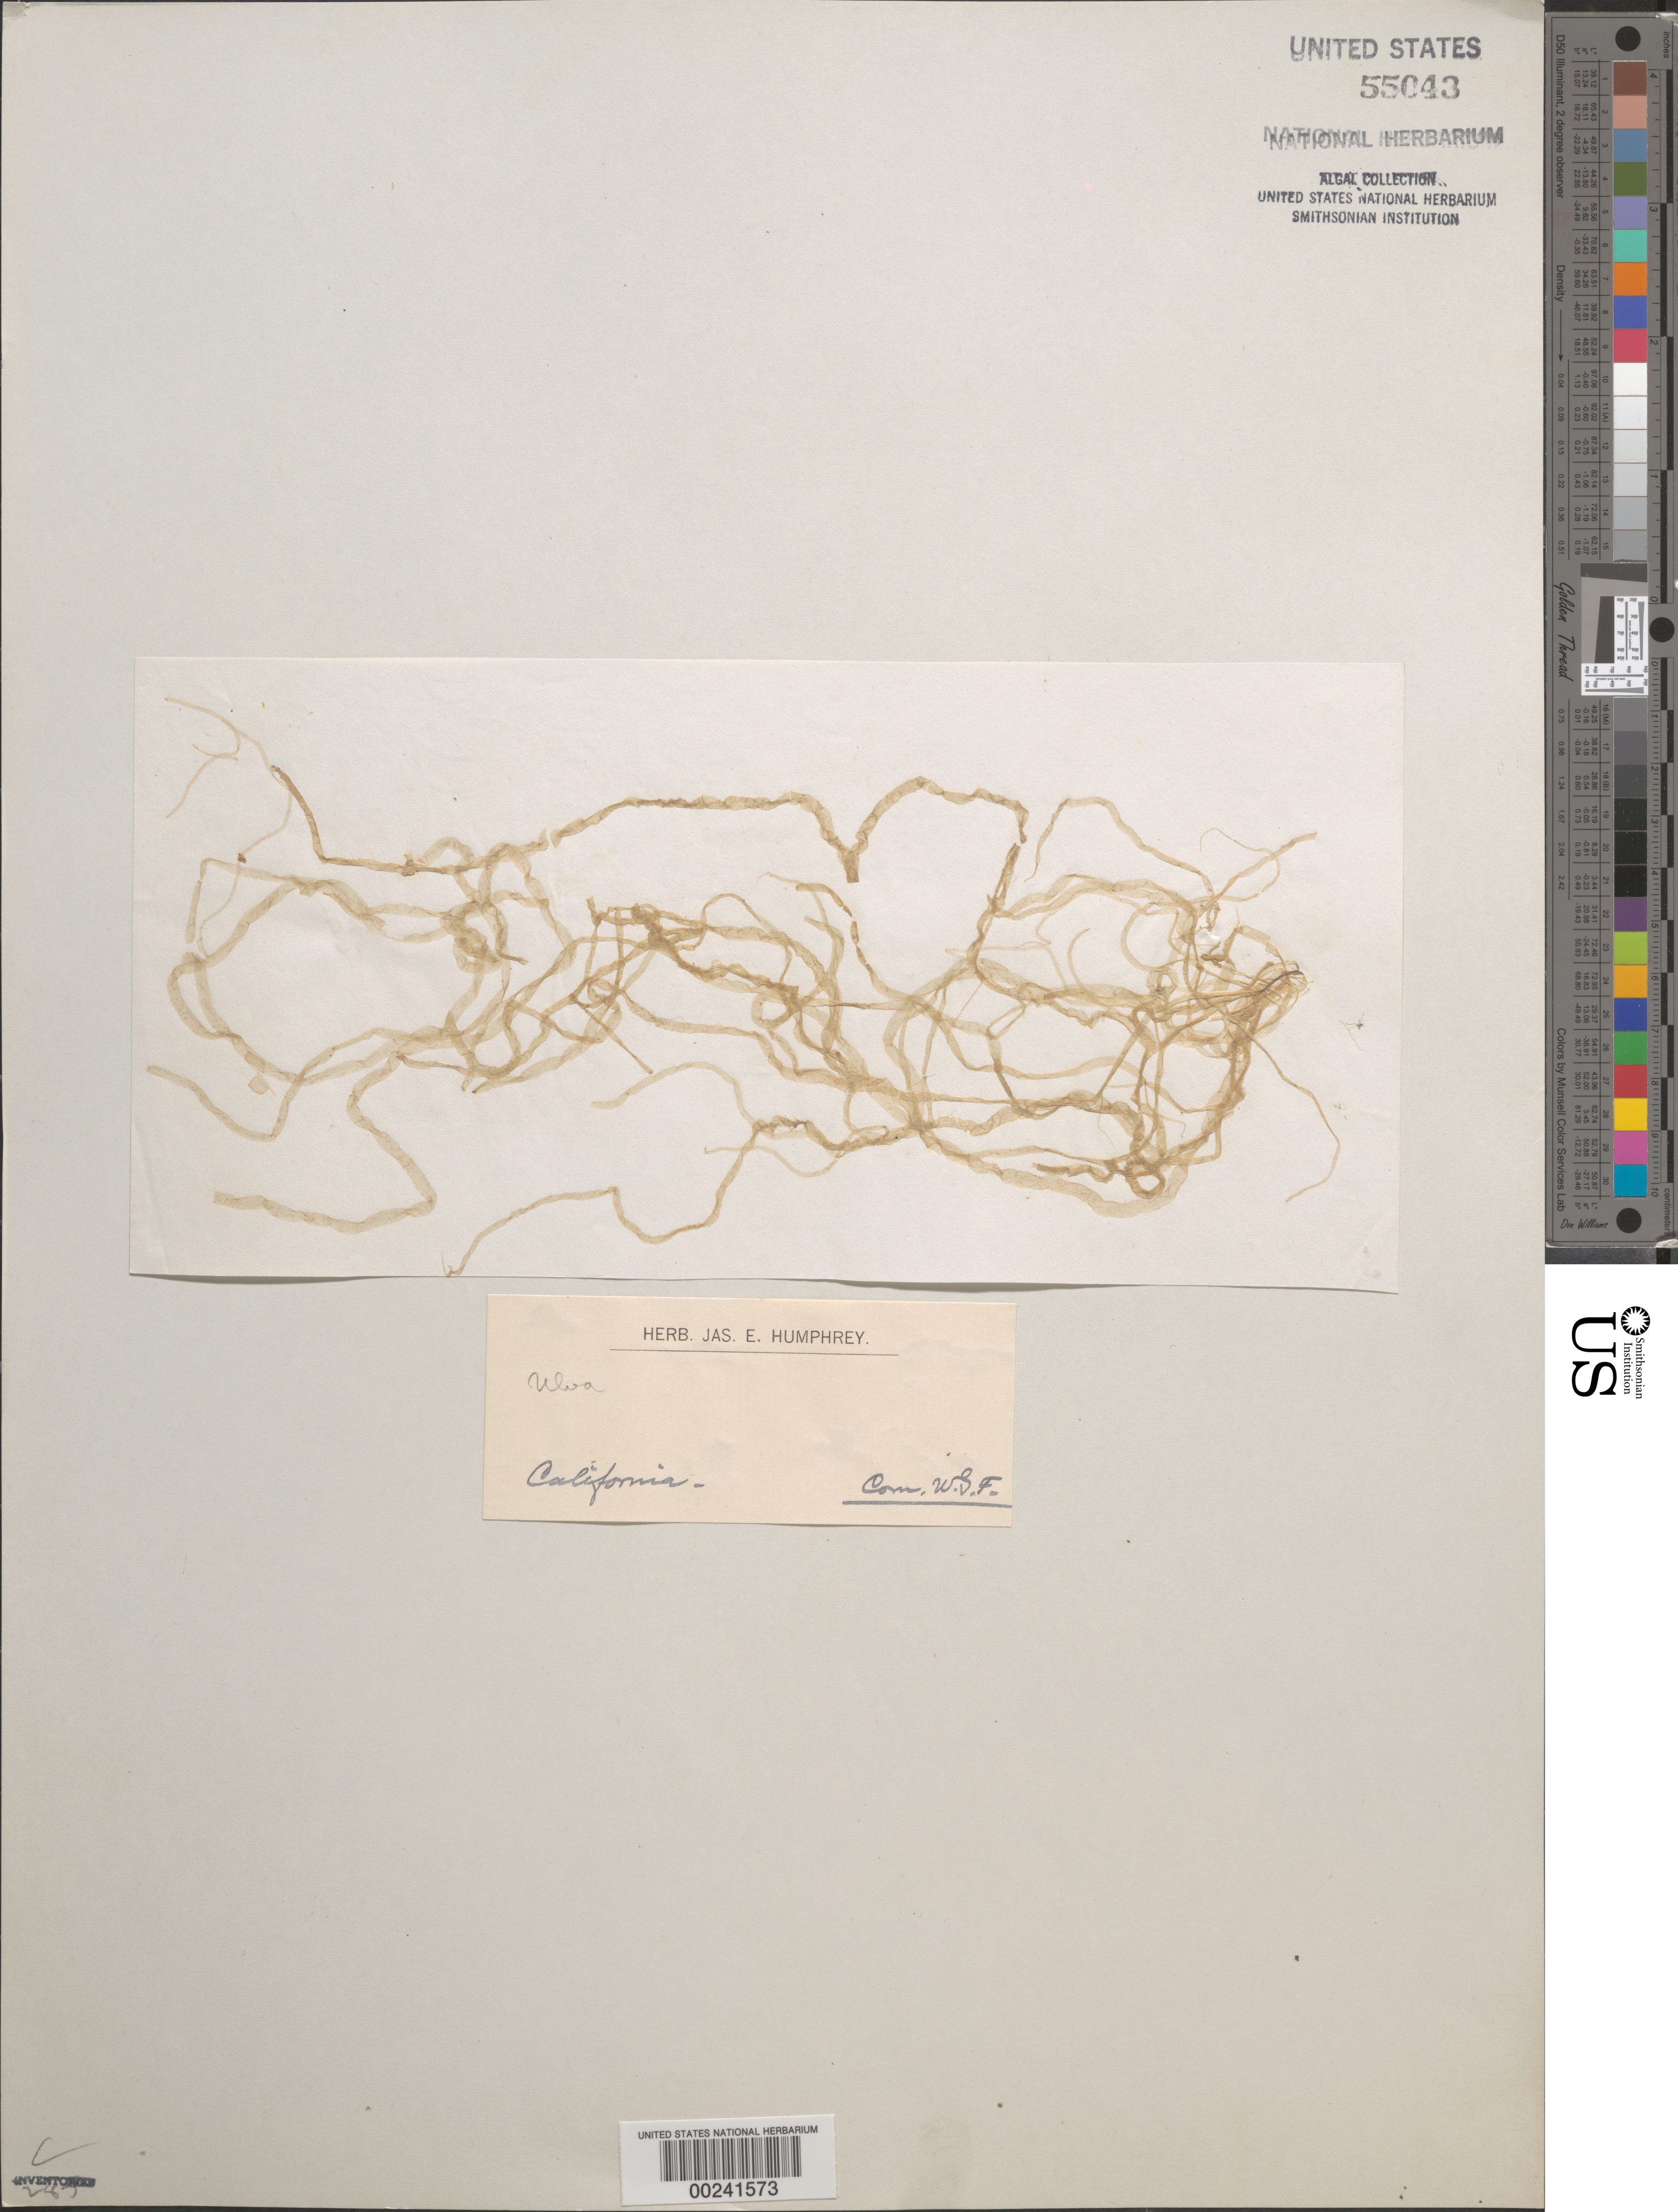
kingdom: Plantae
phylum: Chlorophyta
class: Ulvophyceae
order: Ulvales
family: Ulvaceae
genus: Ulva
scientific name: Ulva sp.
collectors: W. G. Farlow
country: United States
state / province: California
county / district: San Diego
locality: False Bay, San Diego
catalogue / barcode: US 55043